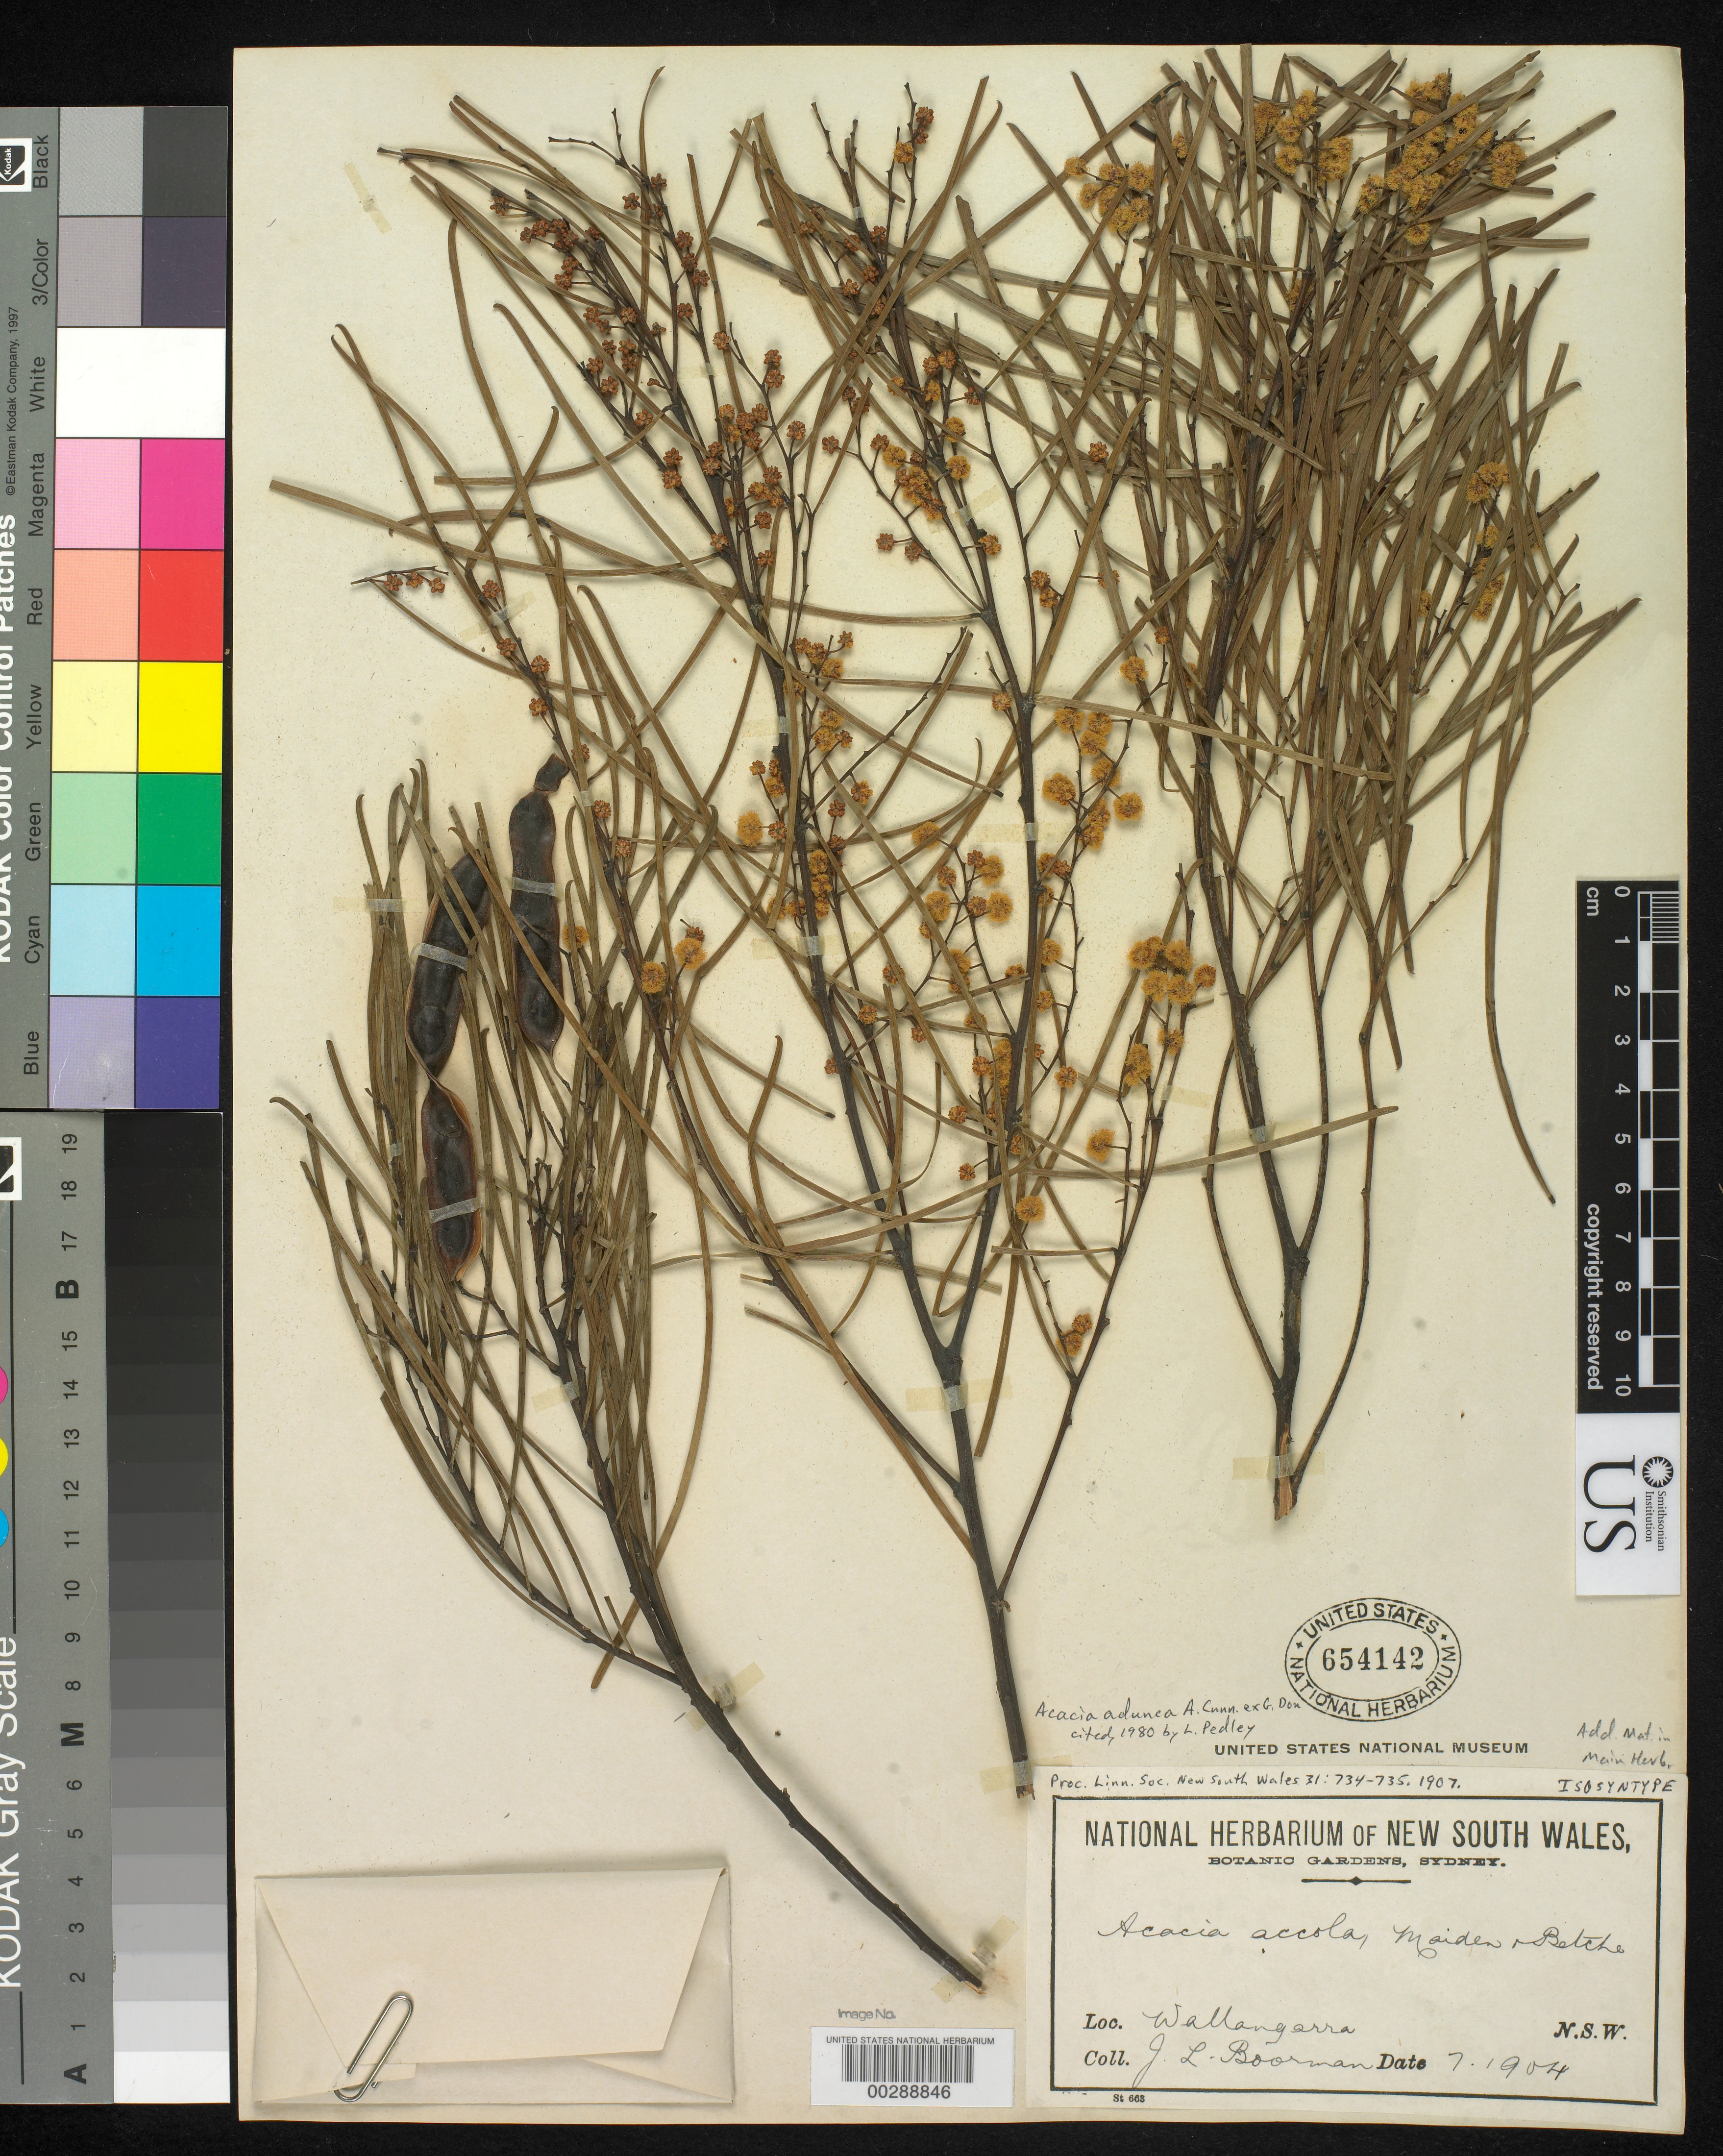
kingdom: Plantae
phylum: Tracheophyta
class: Magnoliopsida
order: Fabales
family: Fabaceae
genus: Acacia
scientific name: Acacia accola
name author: Maiden & Betche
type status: Isosyntype; Lectotype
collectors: J. Boorman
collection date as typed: Jul 1904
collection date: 1904-07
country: Australia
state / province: New South Wales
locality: Wallangarra.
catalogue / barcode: US 654142